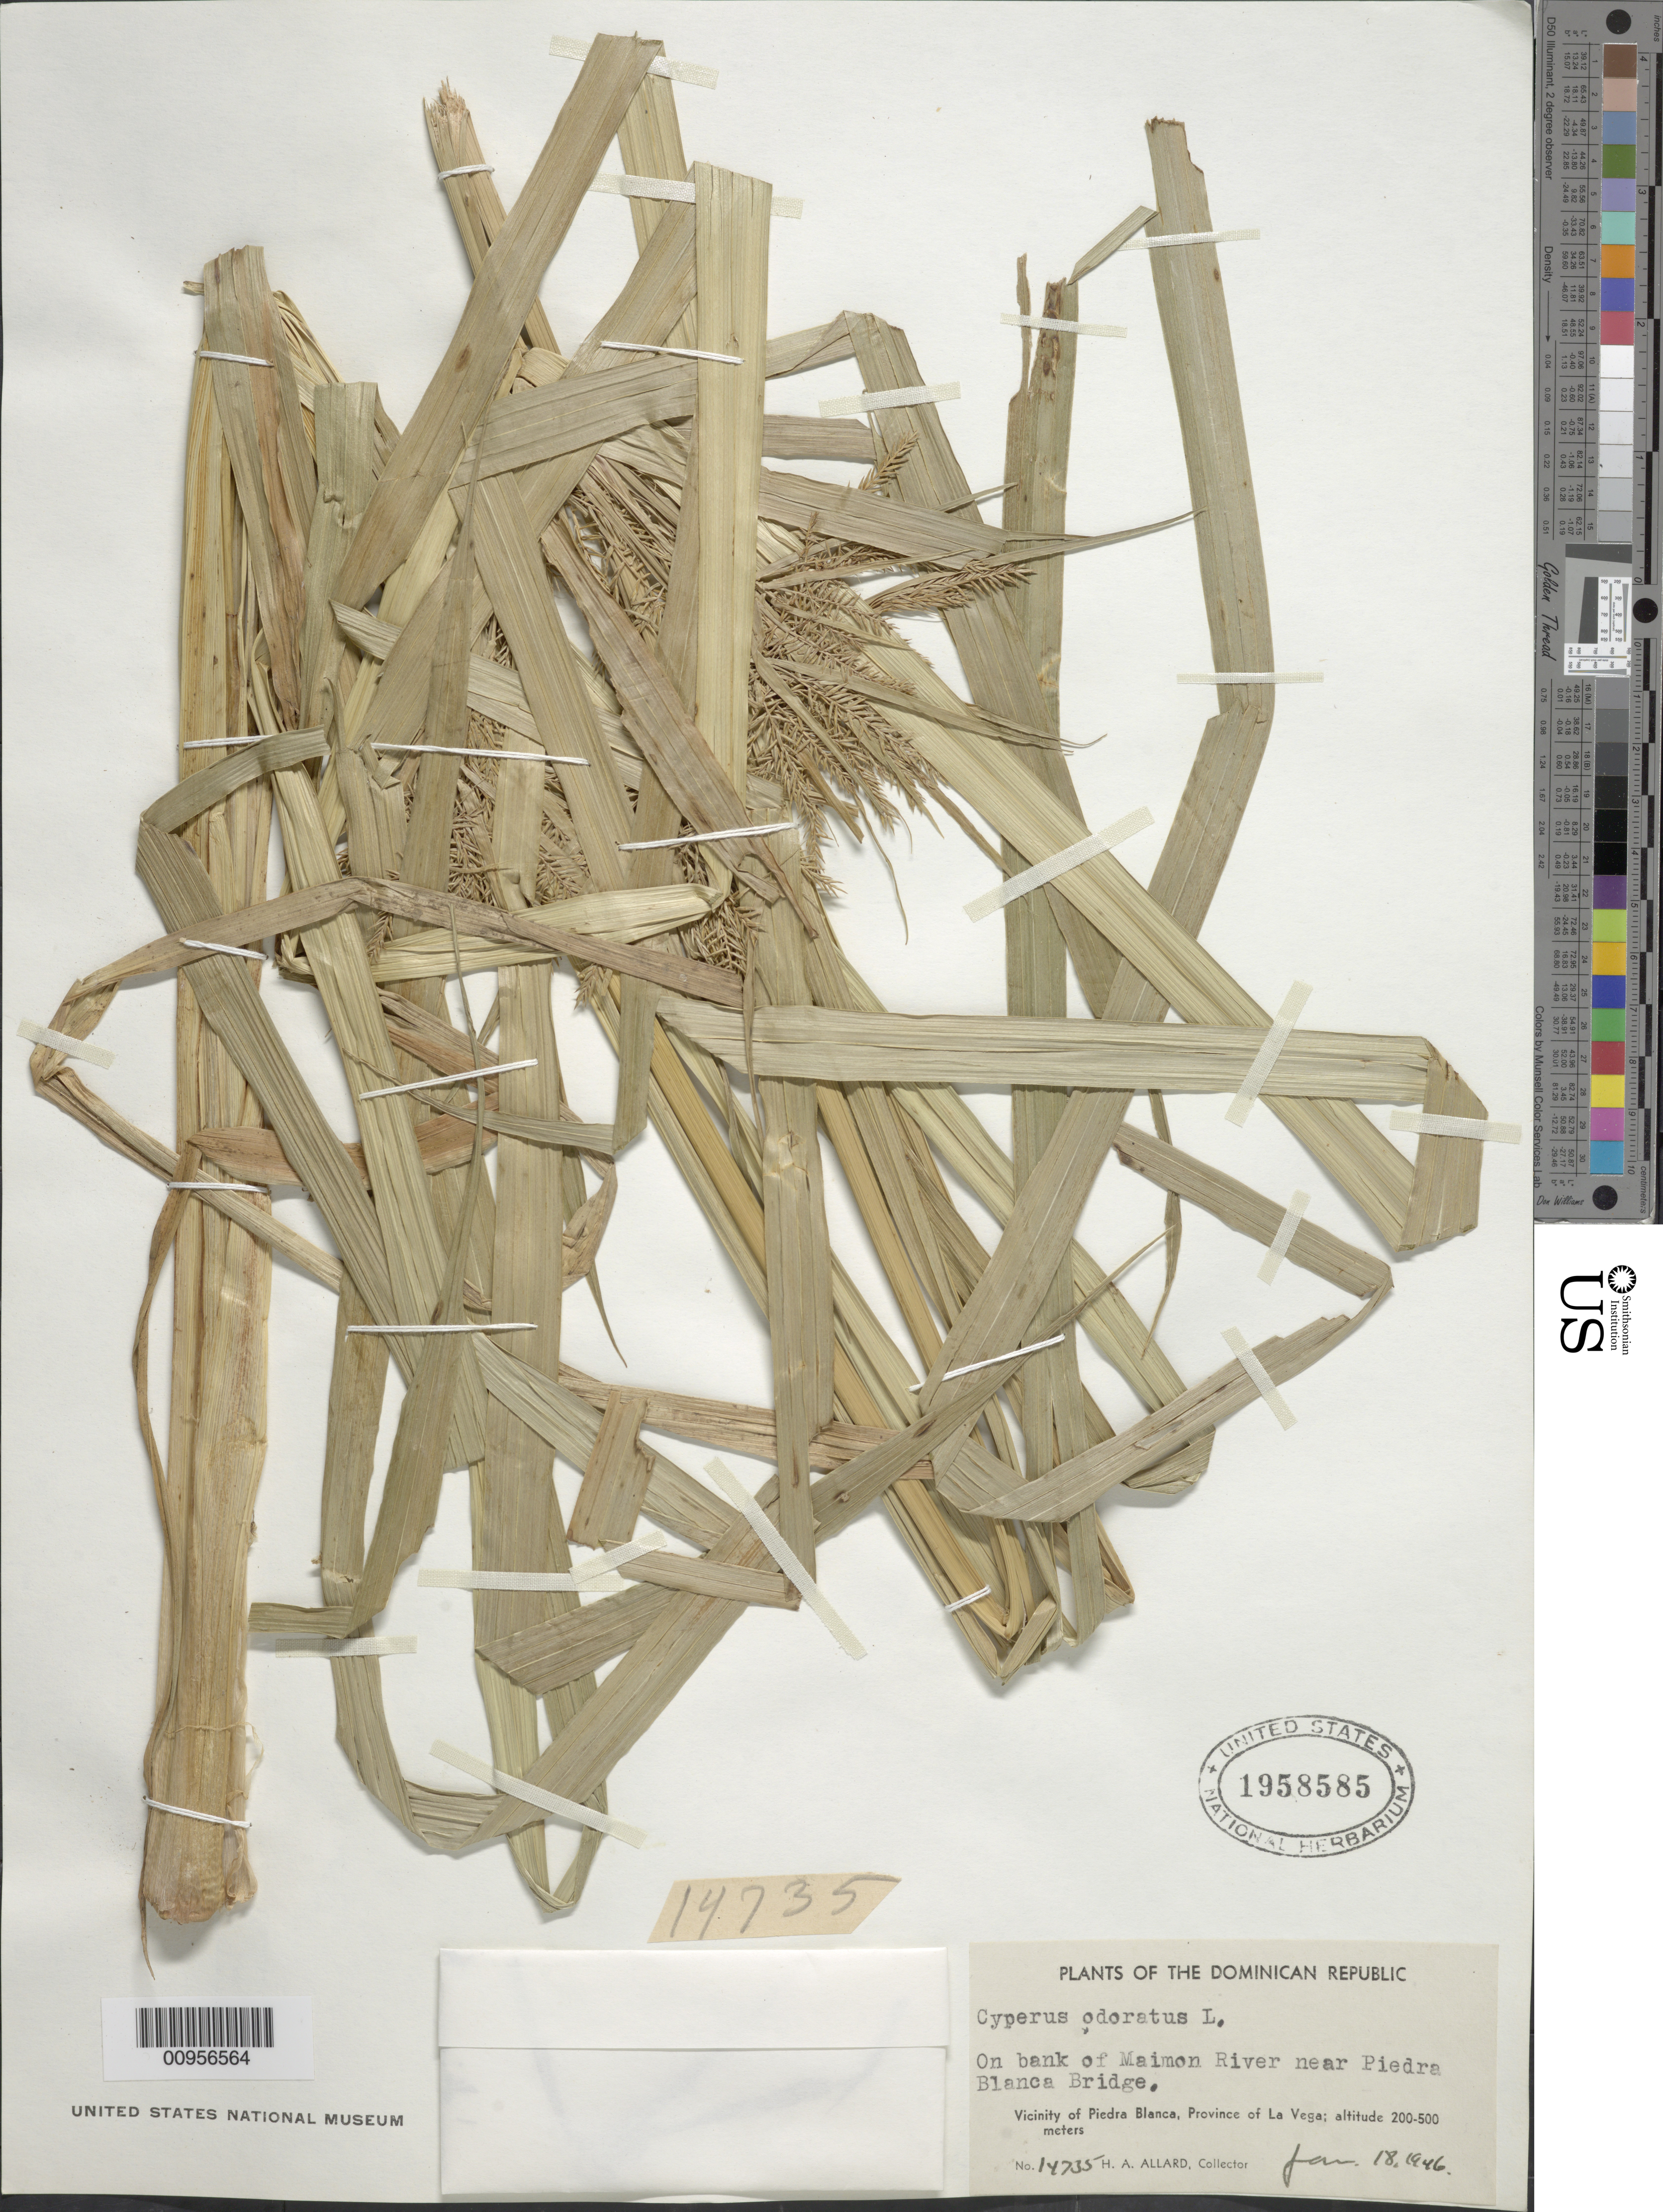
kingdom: Plantae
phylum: Tracheophyta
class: Liliopsida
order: Poales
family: Cyperaceae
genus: Cyperus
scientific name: Cyperus odoratus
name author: L.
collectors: H. A. Allard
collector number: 14735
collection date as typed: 18 Jan 1946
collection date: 1946-01-18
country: Dominican Republic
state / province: La Vega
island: Hispaniola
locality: Vicinity of Piedra Blanca, on bank of Maimon River near Piedra Blanca Bridge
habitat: On bank of river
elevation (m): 200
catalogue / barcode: US 1958585